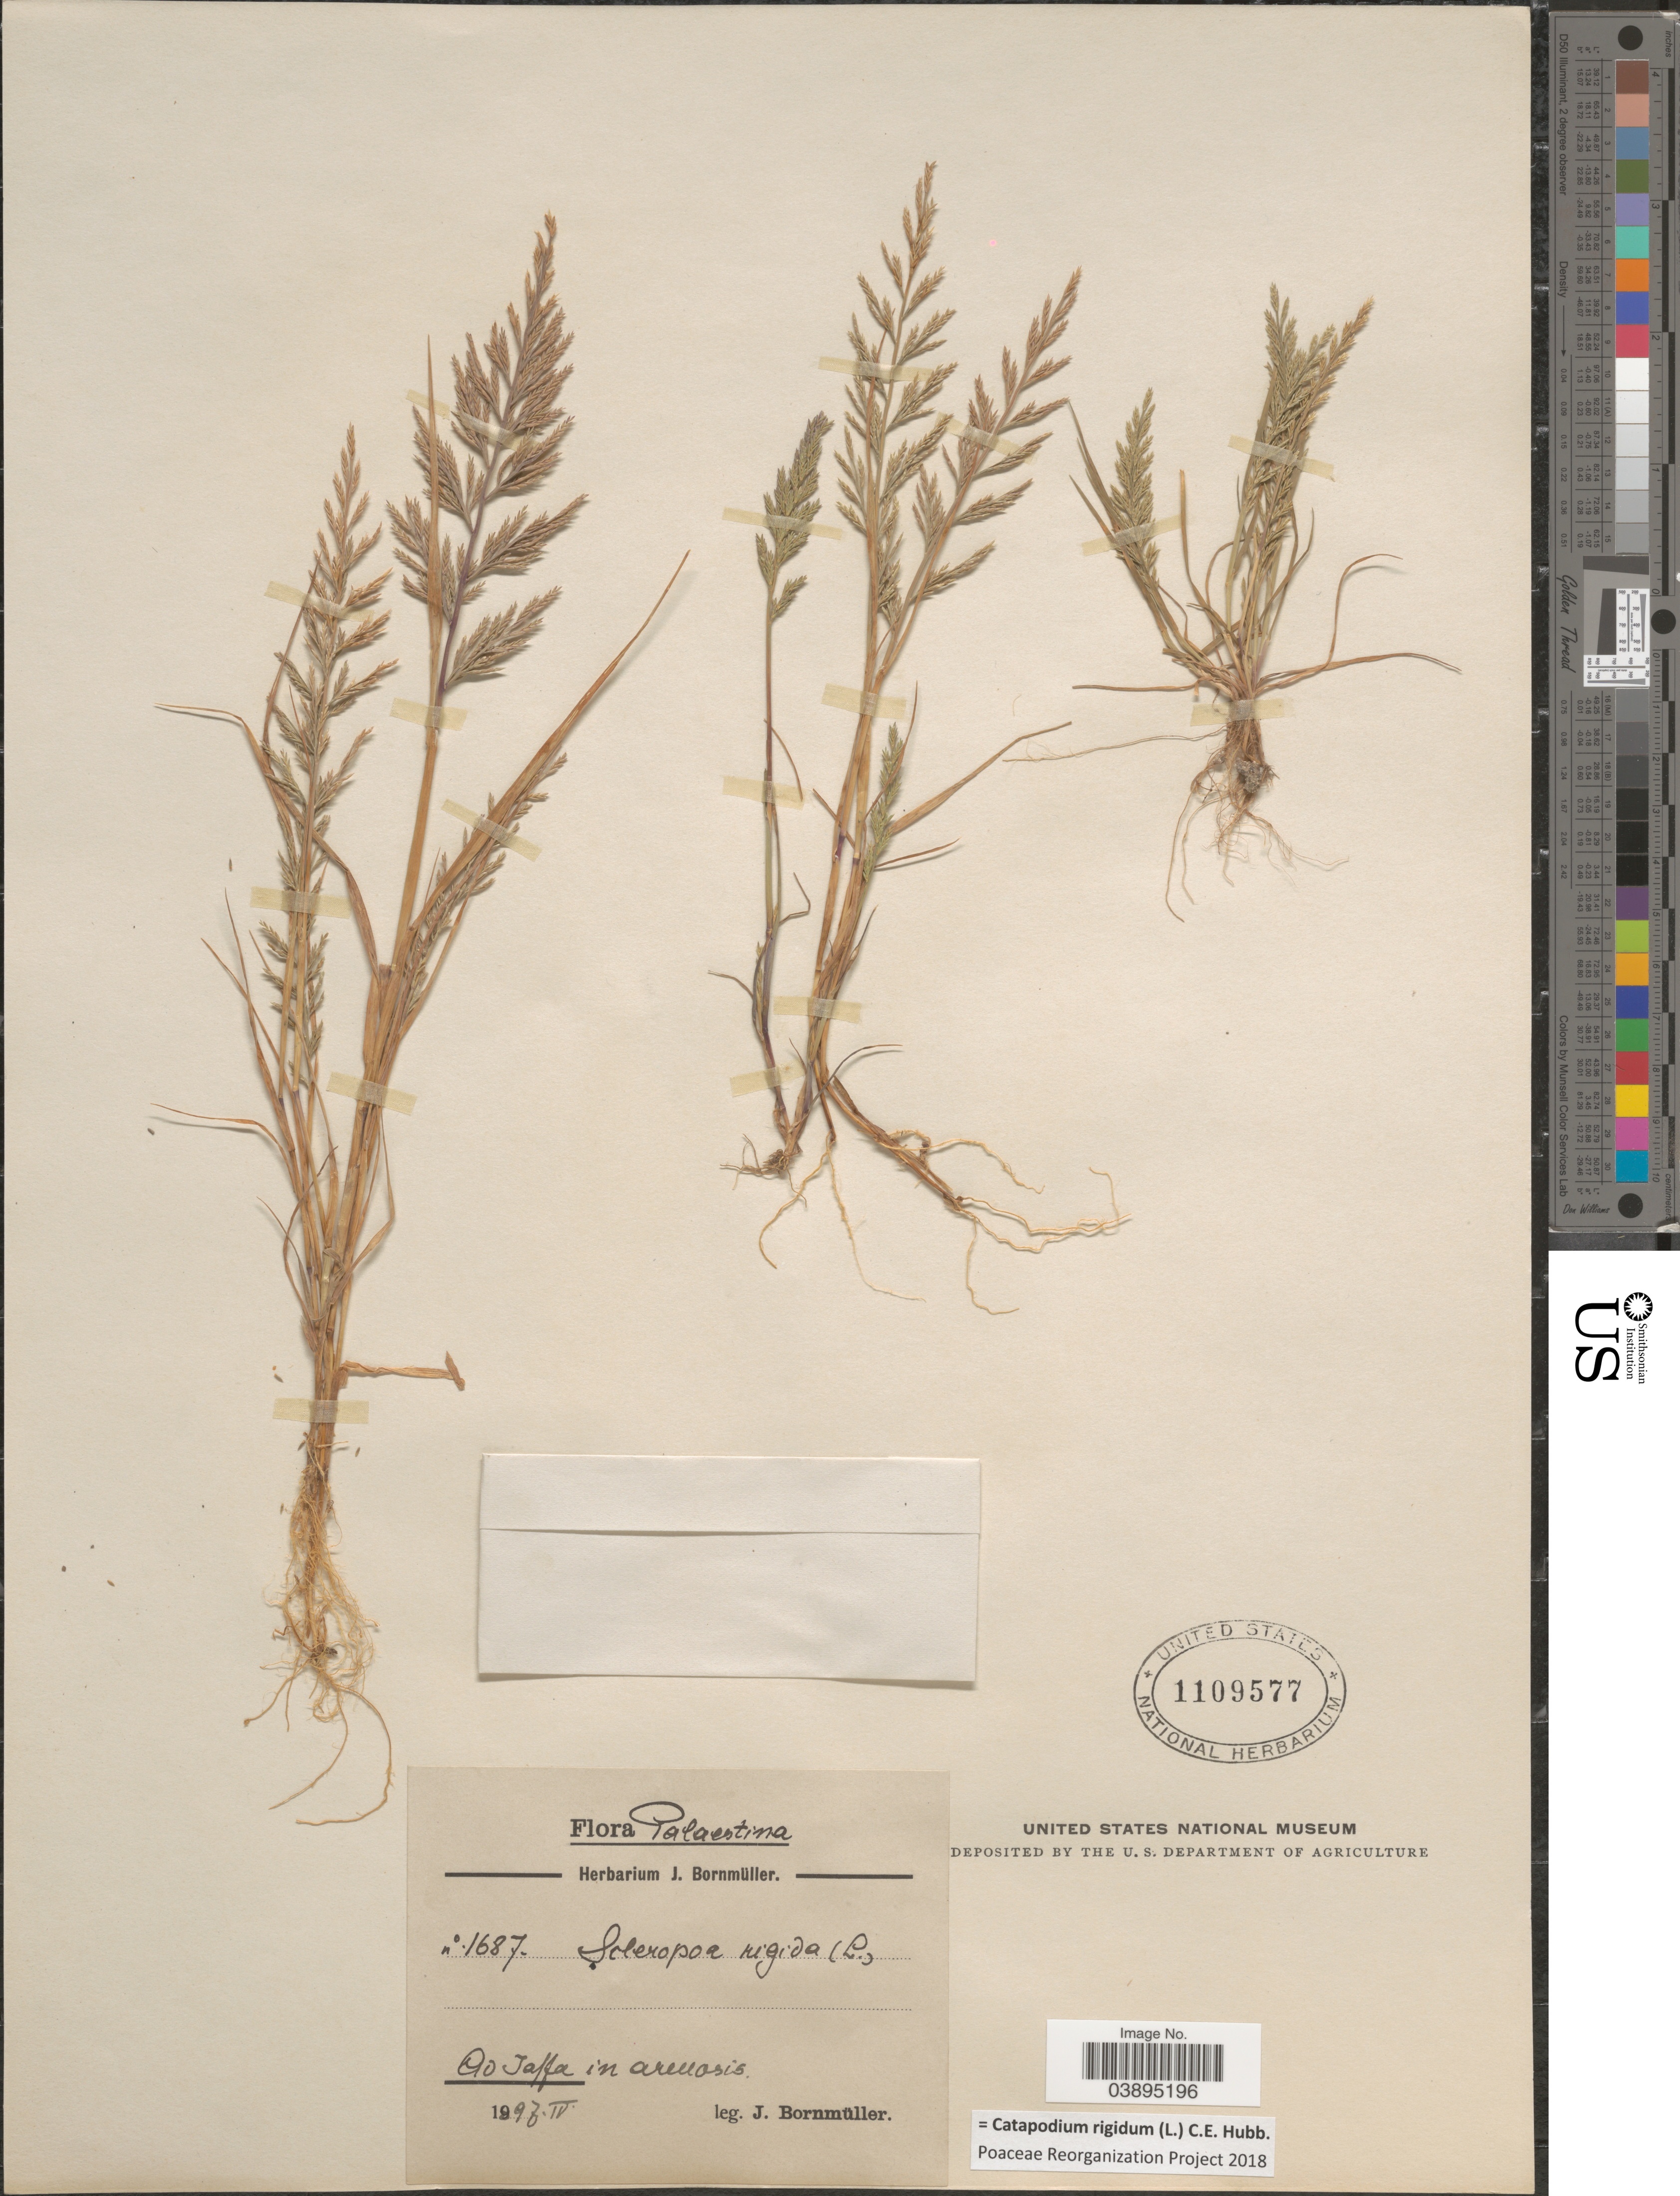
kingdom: Plantae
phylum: Tracheophyta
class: Liliopsida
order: Poales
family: Poaceae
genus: Catapodium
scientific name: Catapodium rigidum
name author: (L.) C.E. Hubb.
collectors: J. Bornmüller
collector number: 1687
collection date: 1897-04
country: Israel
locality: Palaestina. Ad Jaffa in arenosis.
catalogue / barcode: US 1109577